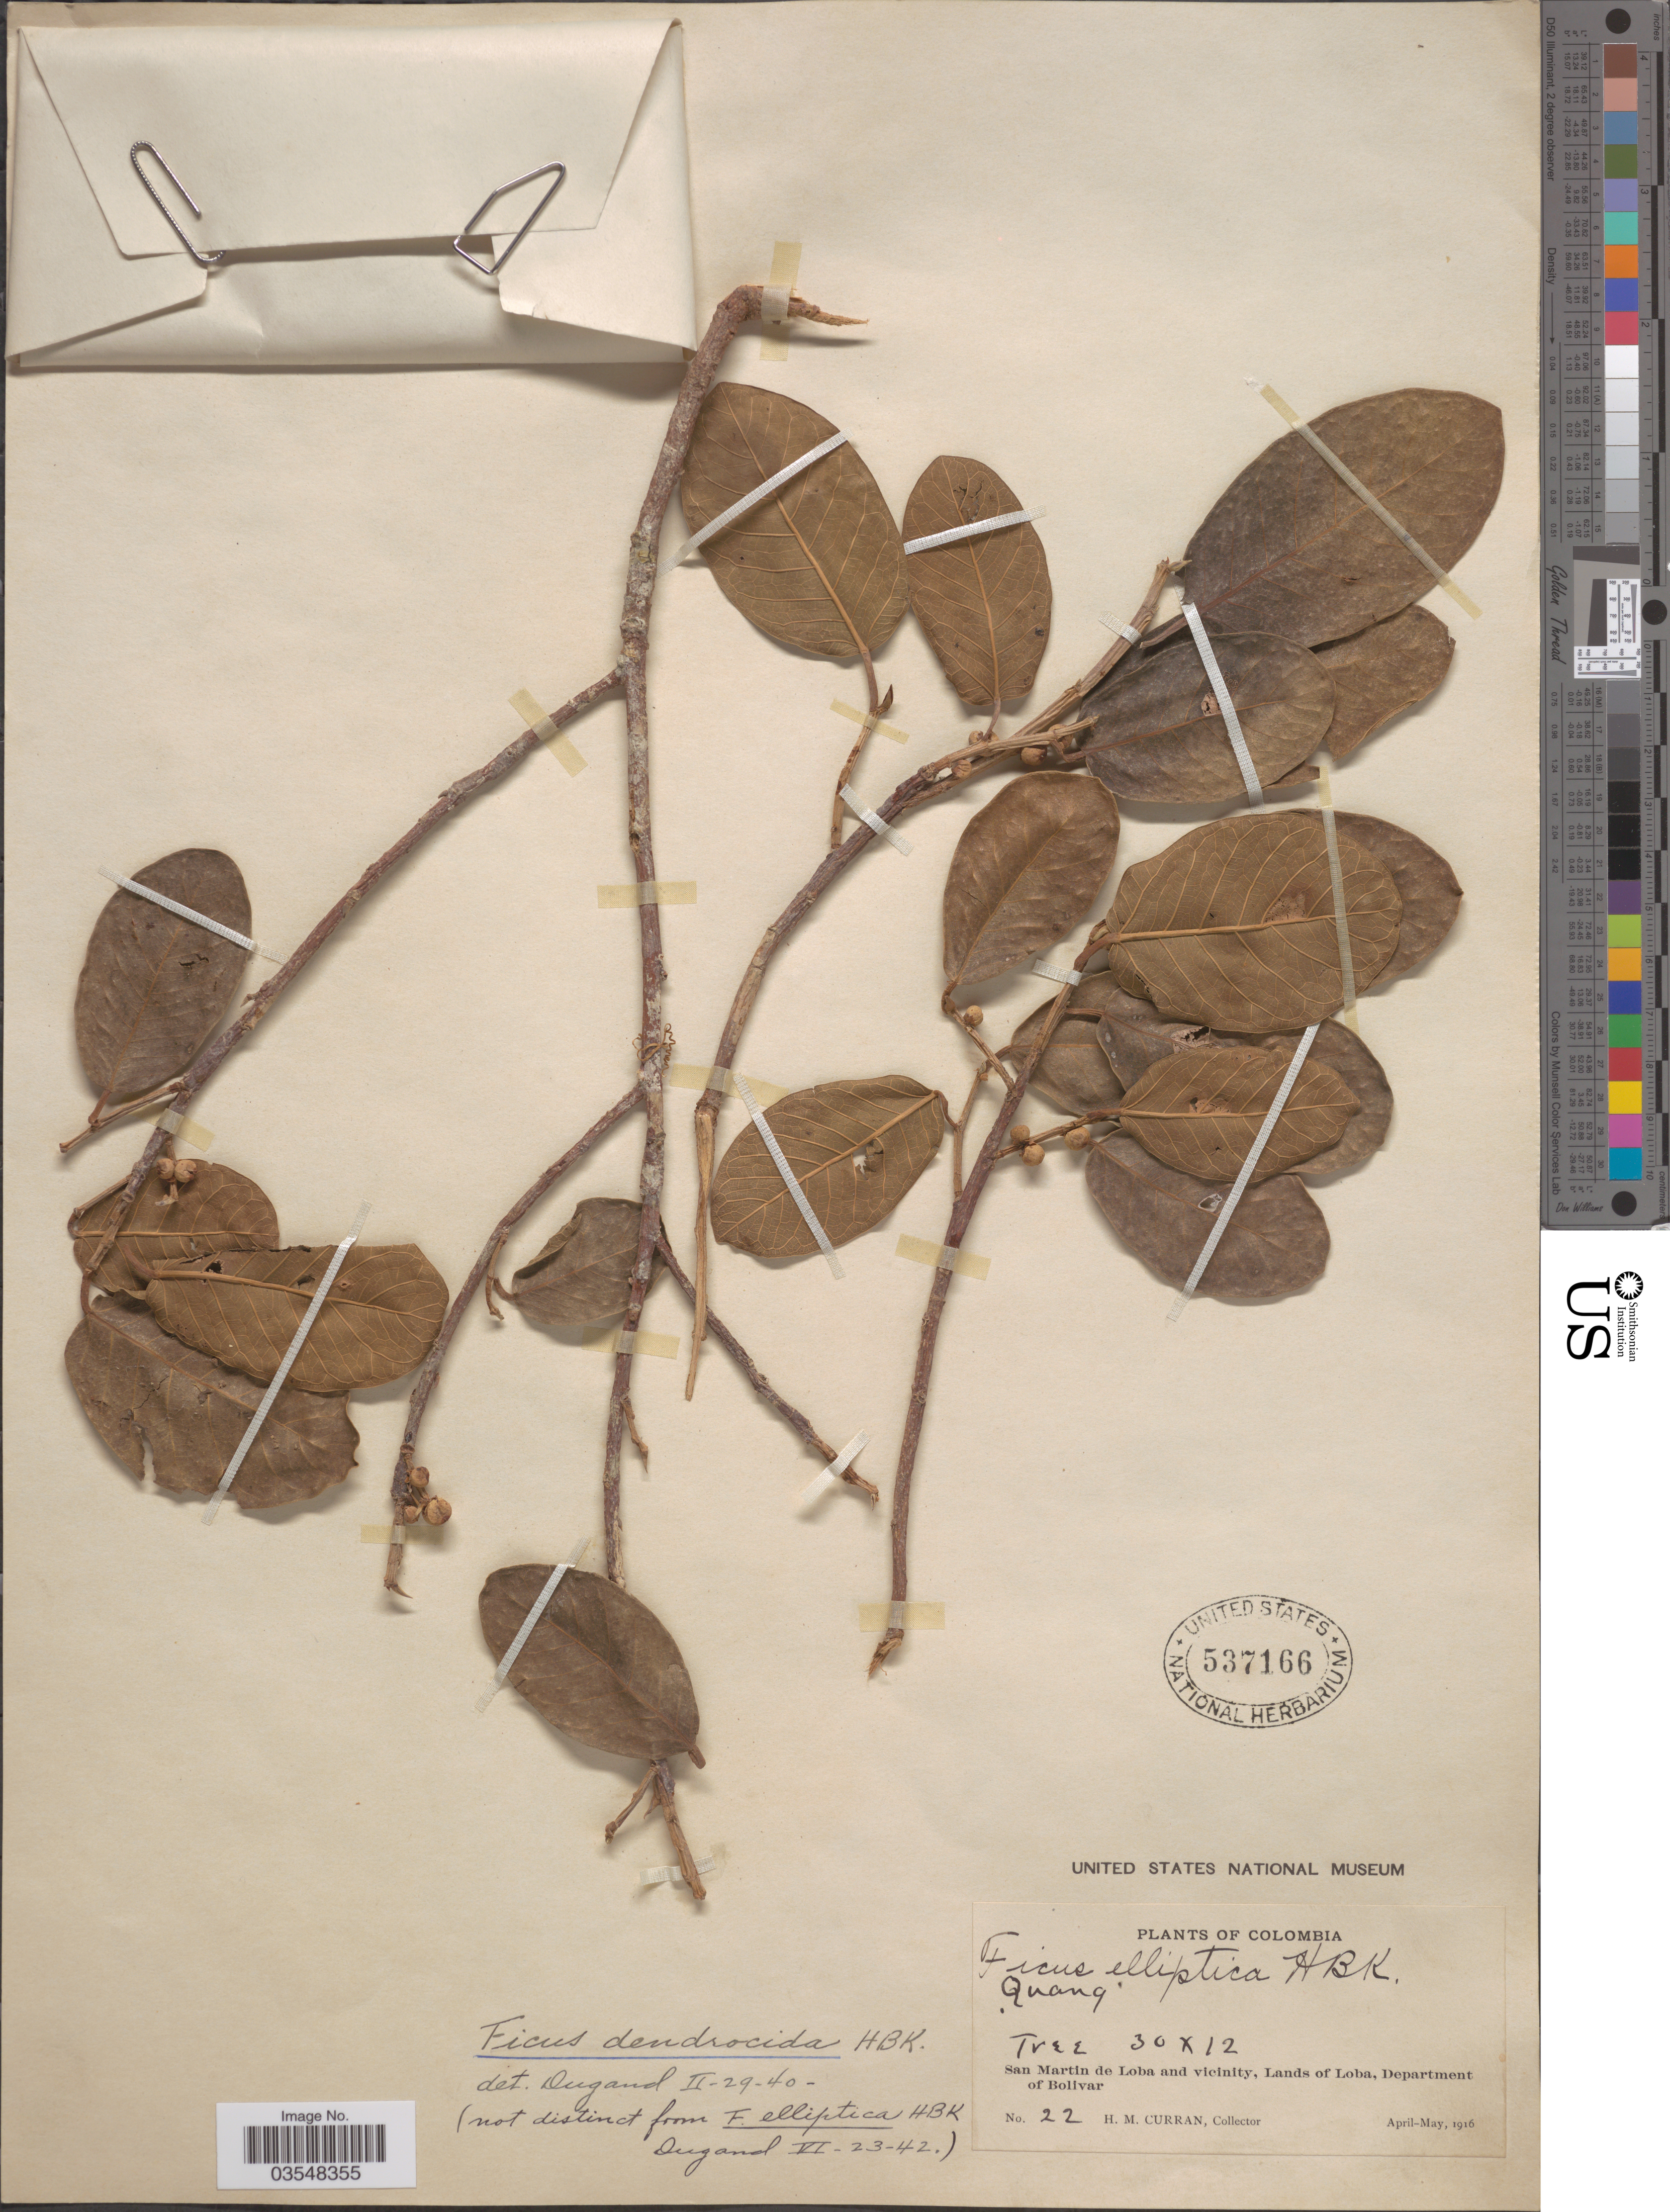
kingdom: Plantae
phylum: Tracheophyta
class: Magnoliopsida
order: Rosales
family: Moraceae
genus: Ficus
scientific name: Ficus dendrocida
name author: Kunth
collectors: H. M. Curran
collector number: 22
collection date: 1916-04/1916-05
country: Colombia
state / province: Bolívar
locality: San Martin de Loba and vicinity, Lands of Loba, Department of Bolivar.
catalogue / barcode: US 537166